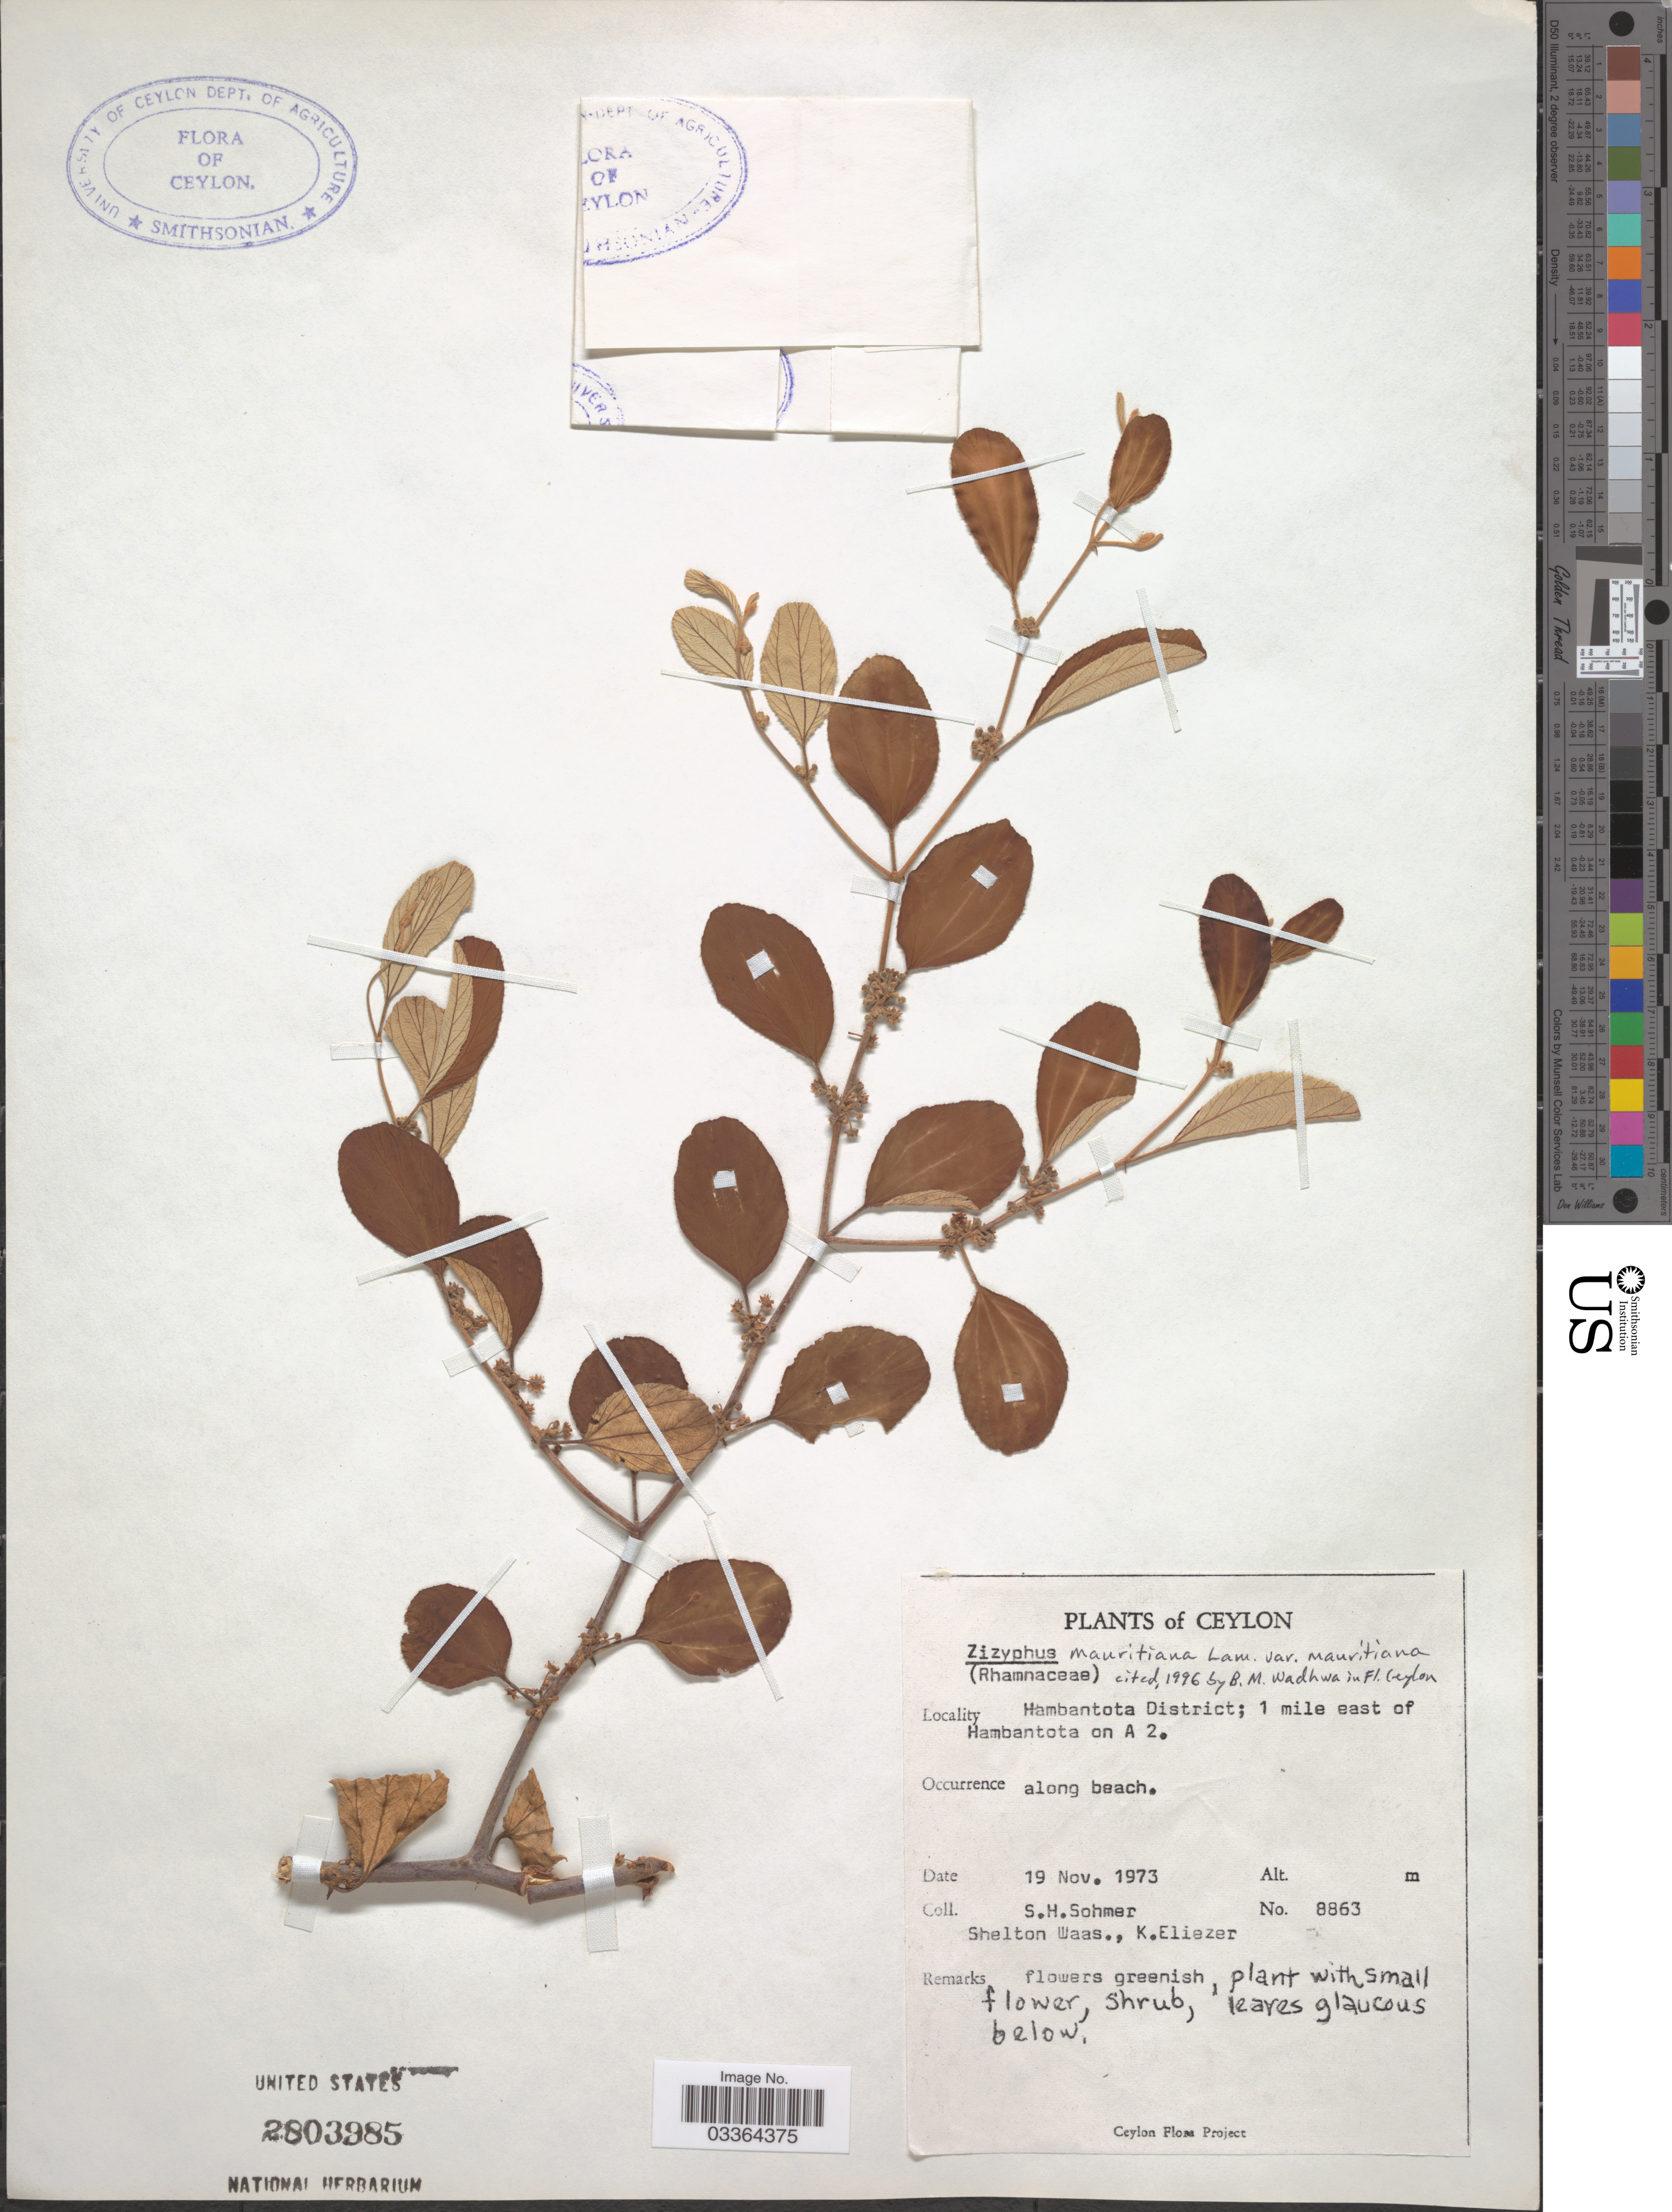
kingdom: Plantae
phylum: Tracheophyta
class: Magnoliopsida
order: Rosales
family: Rhamnaceae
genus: Ziziphus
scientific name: Ziziphus mauritiana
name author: Lam.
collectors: S. H. Sohmer, S. Waas & K. Eliezer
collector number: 8863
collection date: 1973-11-19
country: Sri Lanka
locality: Ceylon. Hambantota District; 1 mile east of Hambantota on A 2.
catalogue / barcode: US 2803985